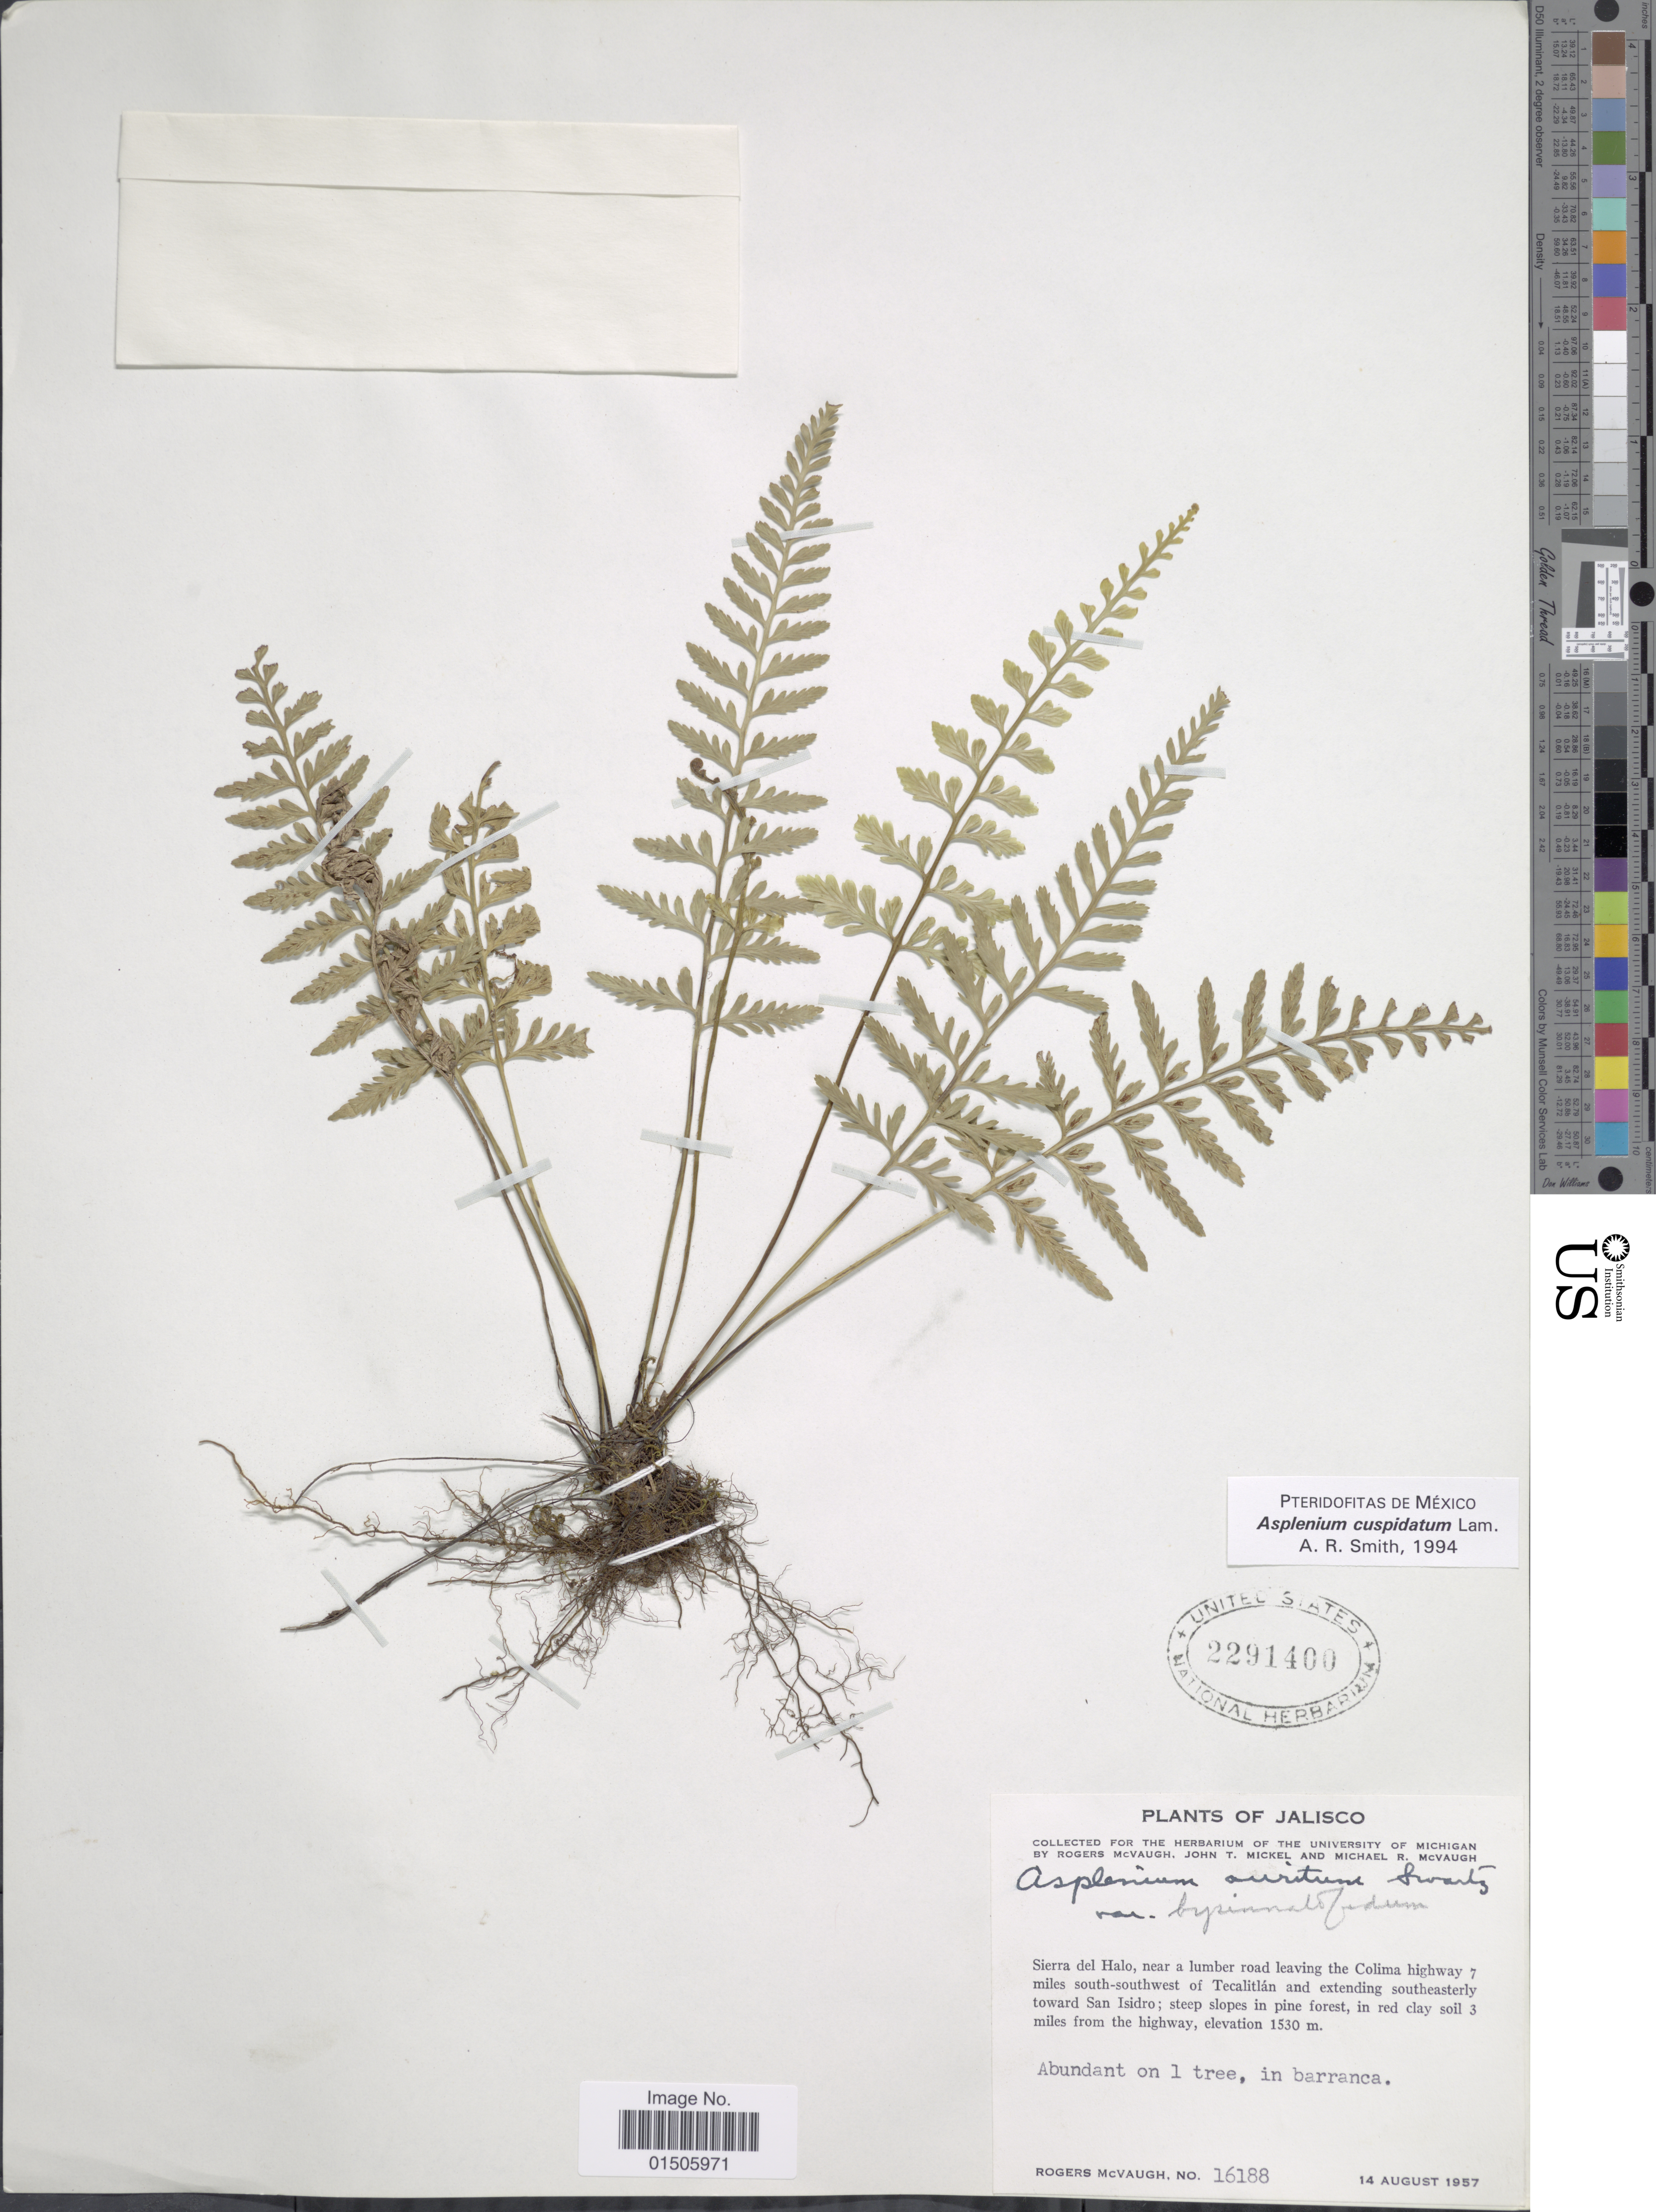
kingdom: Plantae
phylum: Tracheophyta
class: Polypodiopsida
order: Polypodiales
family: Aspleniaceae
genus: Asplenium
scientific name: Asplenium cuspidatum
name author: Lam.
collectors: R. McVaugh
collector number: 16188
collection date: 1957-08-14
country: Mexico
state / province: Jalisco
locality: Sierra del Halo, near a lumber road leaving the Colima Highway 7 miles southwest of Tecalitlan and extending southeasterly toward San Isidro; steep slopes in pine forest, in red clay soil 3 miles from the highway, abundant on 1 tree, in barranca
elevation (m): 1530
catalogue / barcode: US 2291400